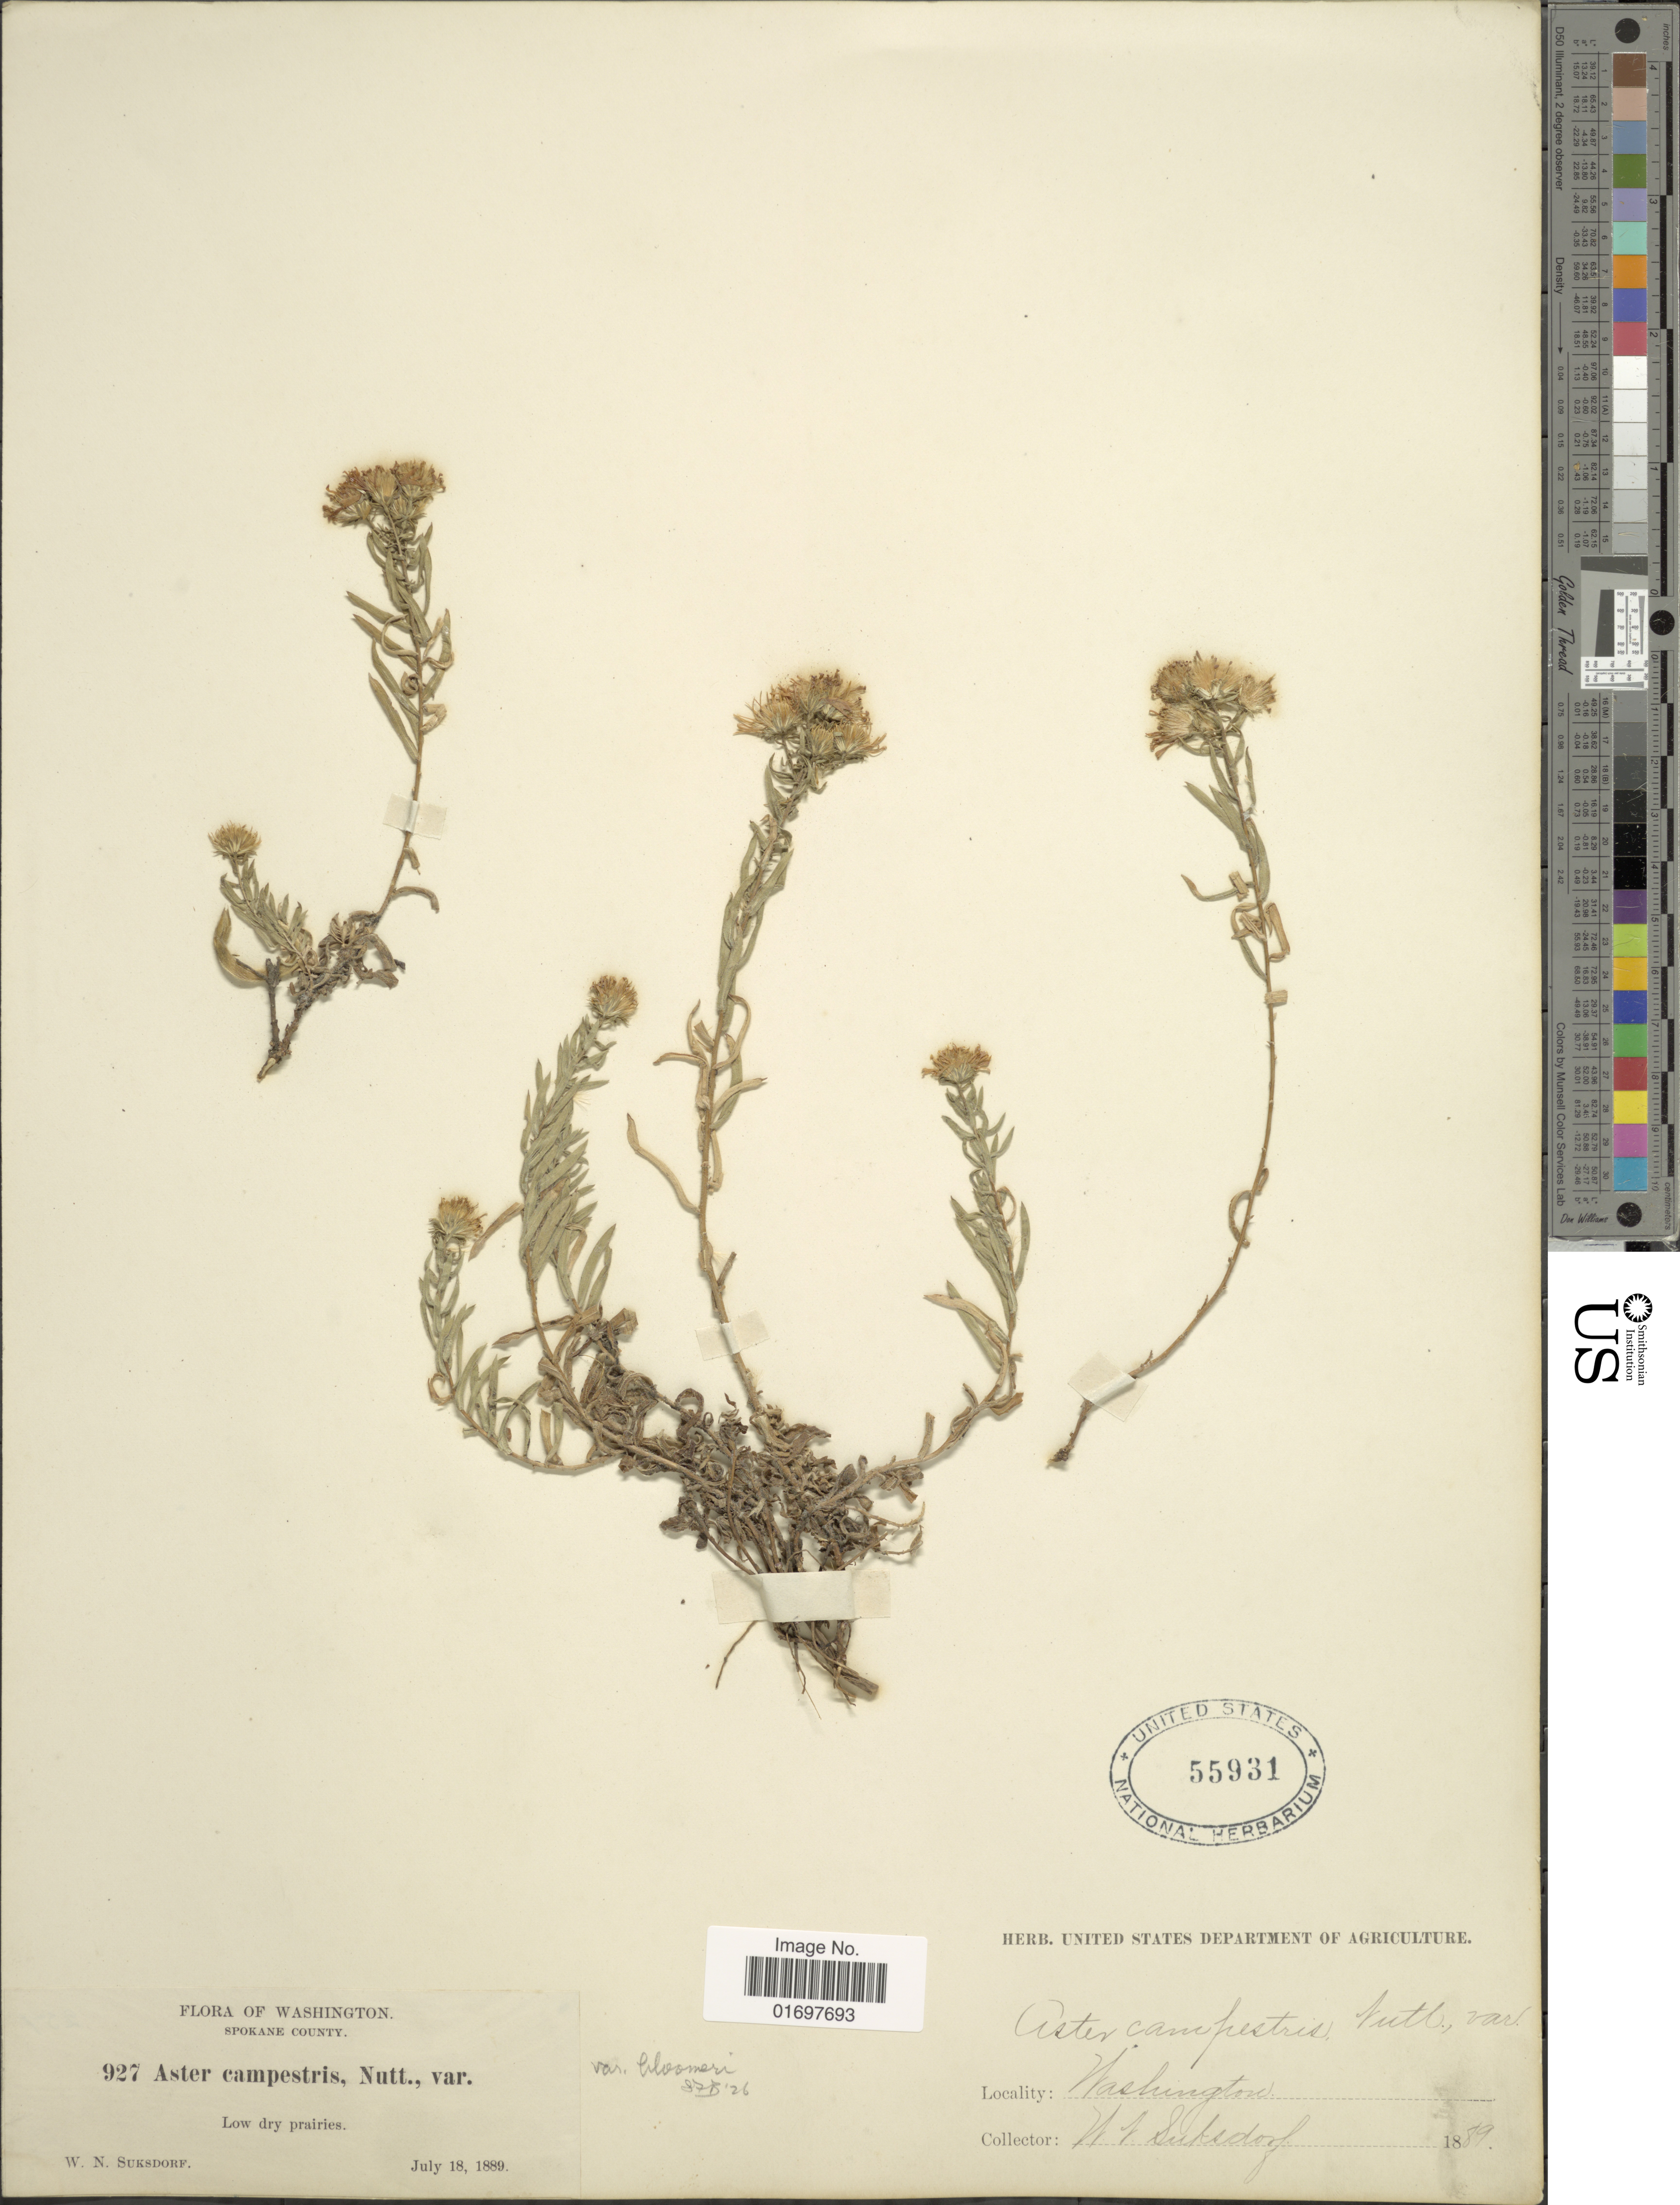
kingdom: Plantae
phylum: Tracheophyta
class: Magnoliopsida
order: Asterales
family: Asteraceae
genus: Symphyotrichum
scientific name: Symphyotrichum campestre var. bloomeri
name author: (A. Gray) G.L. Nesom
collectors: W. N. Suksdorf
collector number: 927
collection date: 1889-07-18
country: United States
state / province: Washington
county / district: Spokane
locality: Washington, Spokane County.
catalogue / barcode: US 55931